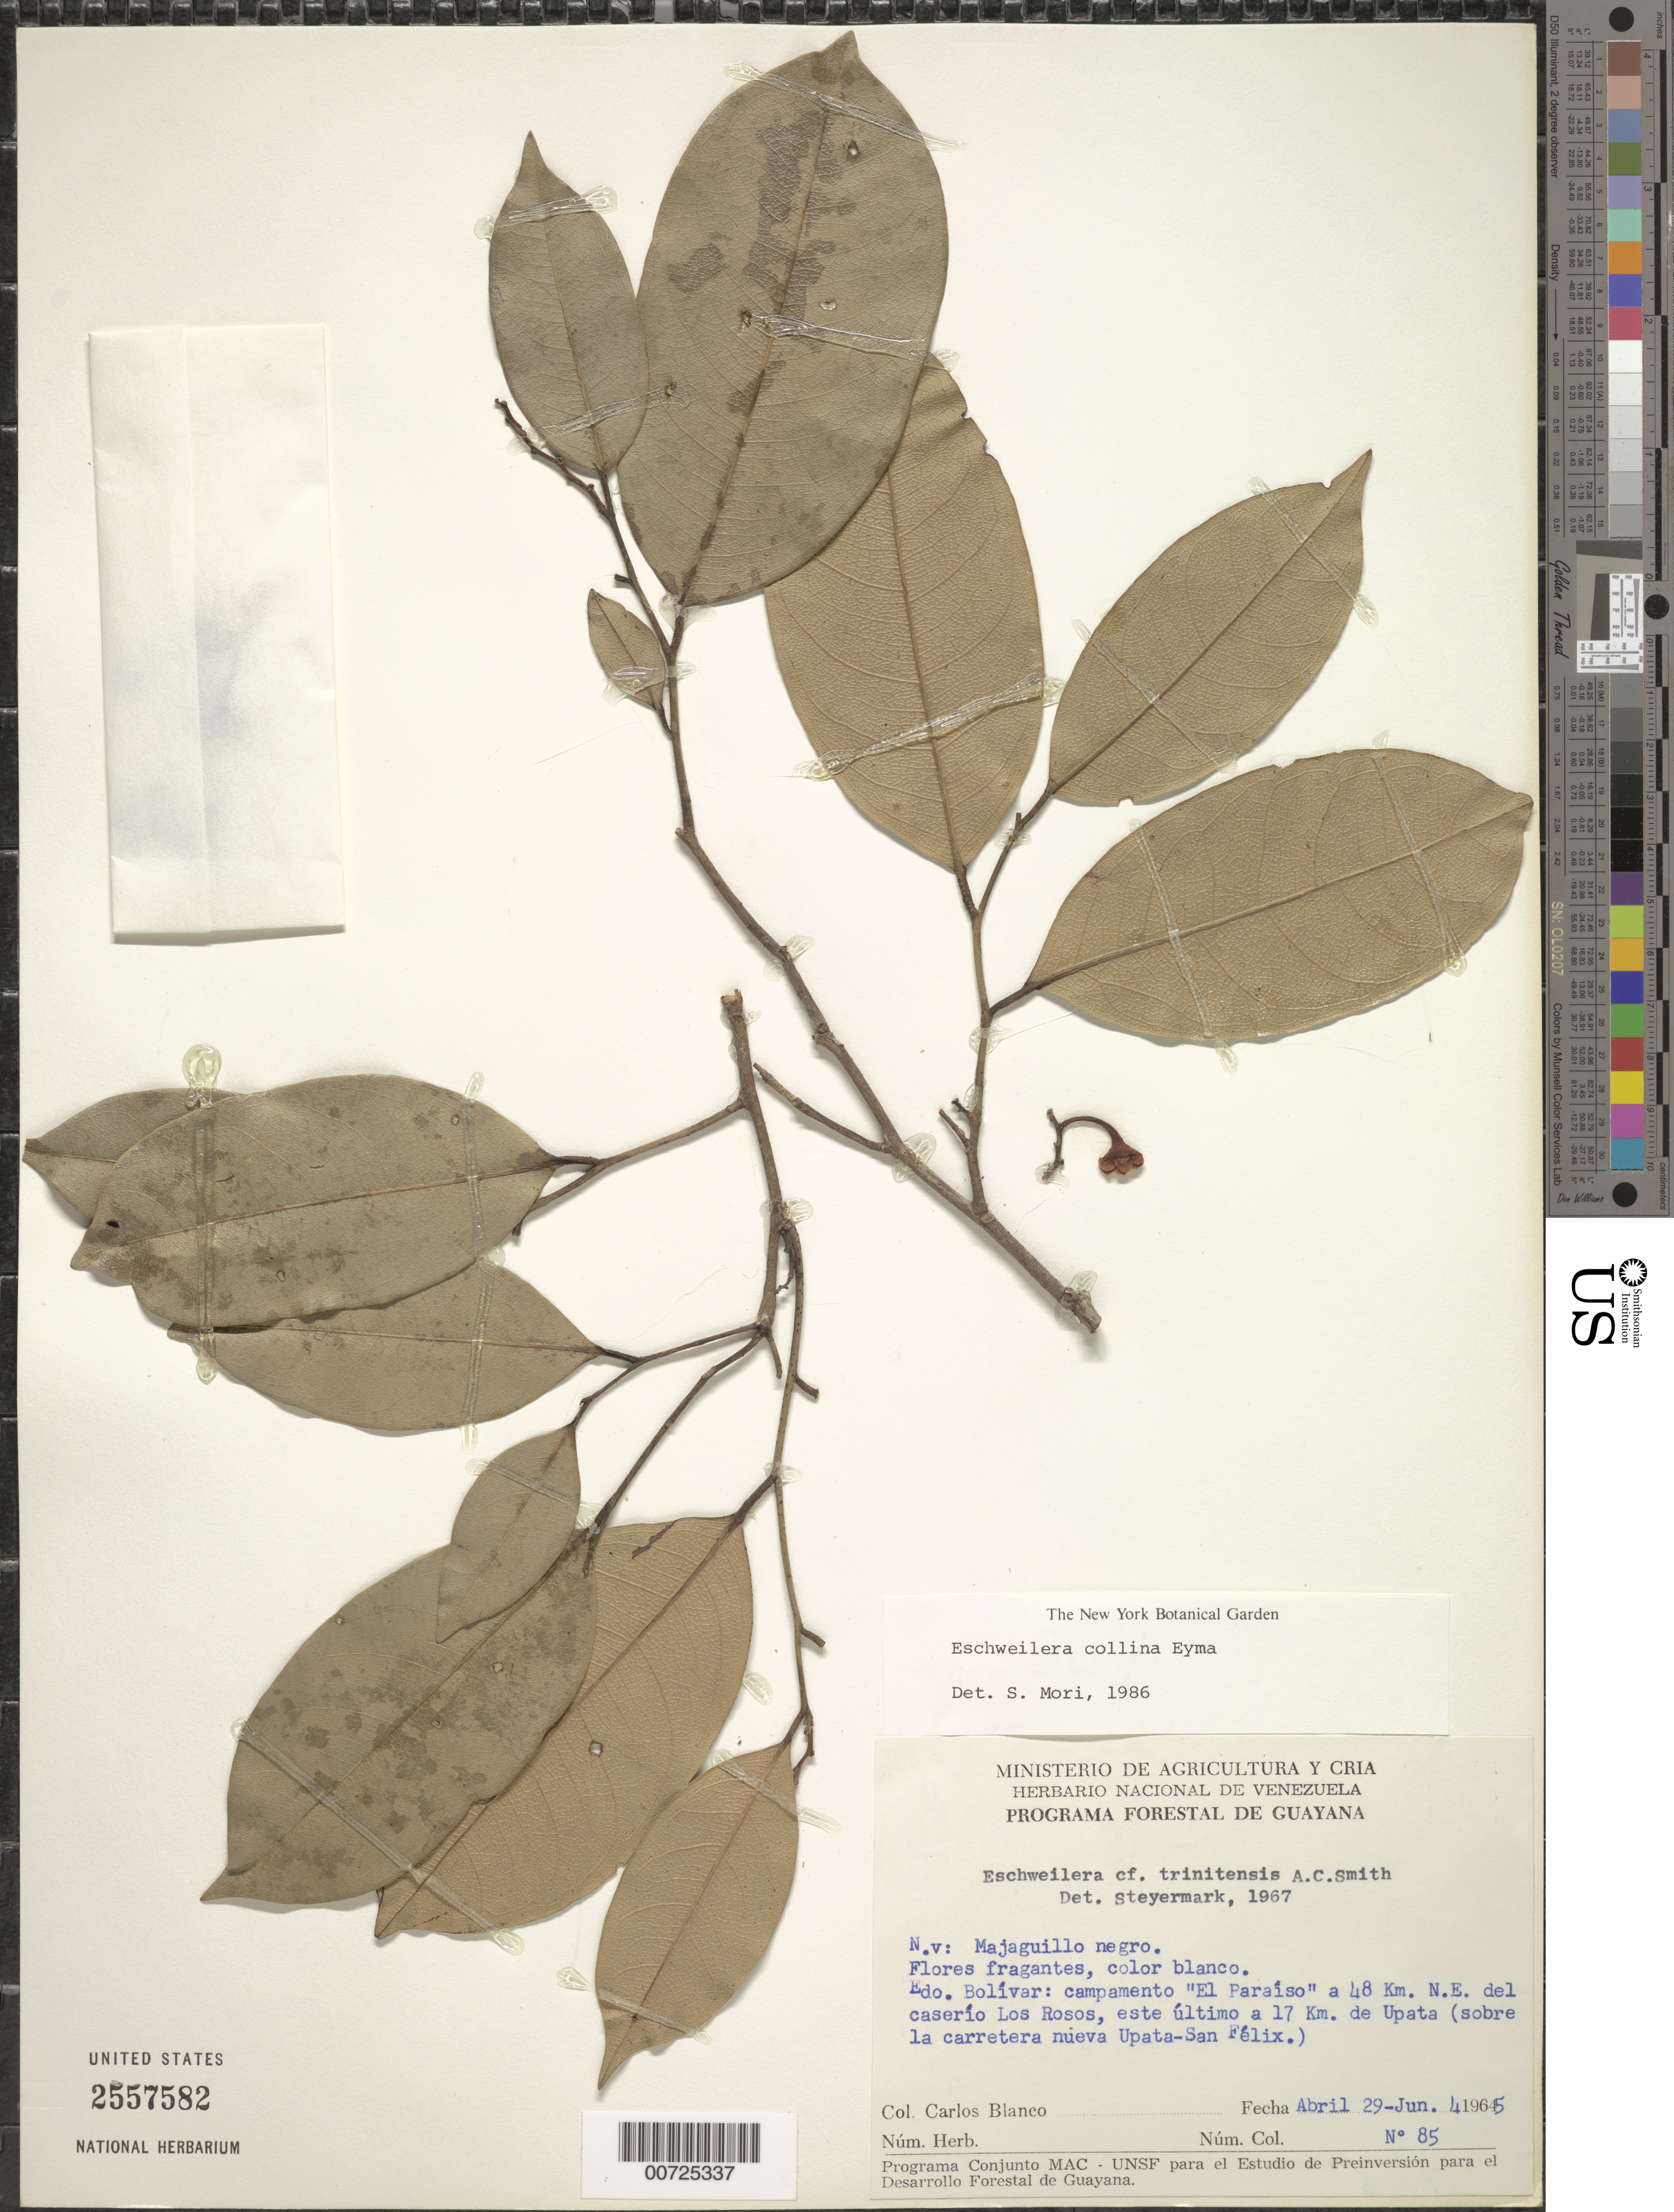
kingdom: Plantae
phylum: Tracheophyta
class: Magnoliopsida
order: Ericales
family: Lecythidaceae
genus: Eschweilera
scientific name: Eschweilera collina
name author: Eyma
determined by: Mori, Scott A.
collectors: C. A. Blanco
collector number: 85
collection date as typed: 29-Apr-65 to 4-Jun-65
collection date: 1965-04-29/1965-06-04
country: Venezuela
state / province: Bolívar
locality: Campamento "El Paraiso" a 48 km NE del caserío Los Rosos, este ultimo aprox. 17 km de Upata (sobre la carretera nueva Upata-San Felix)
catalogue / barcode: US 2557582